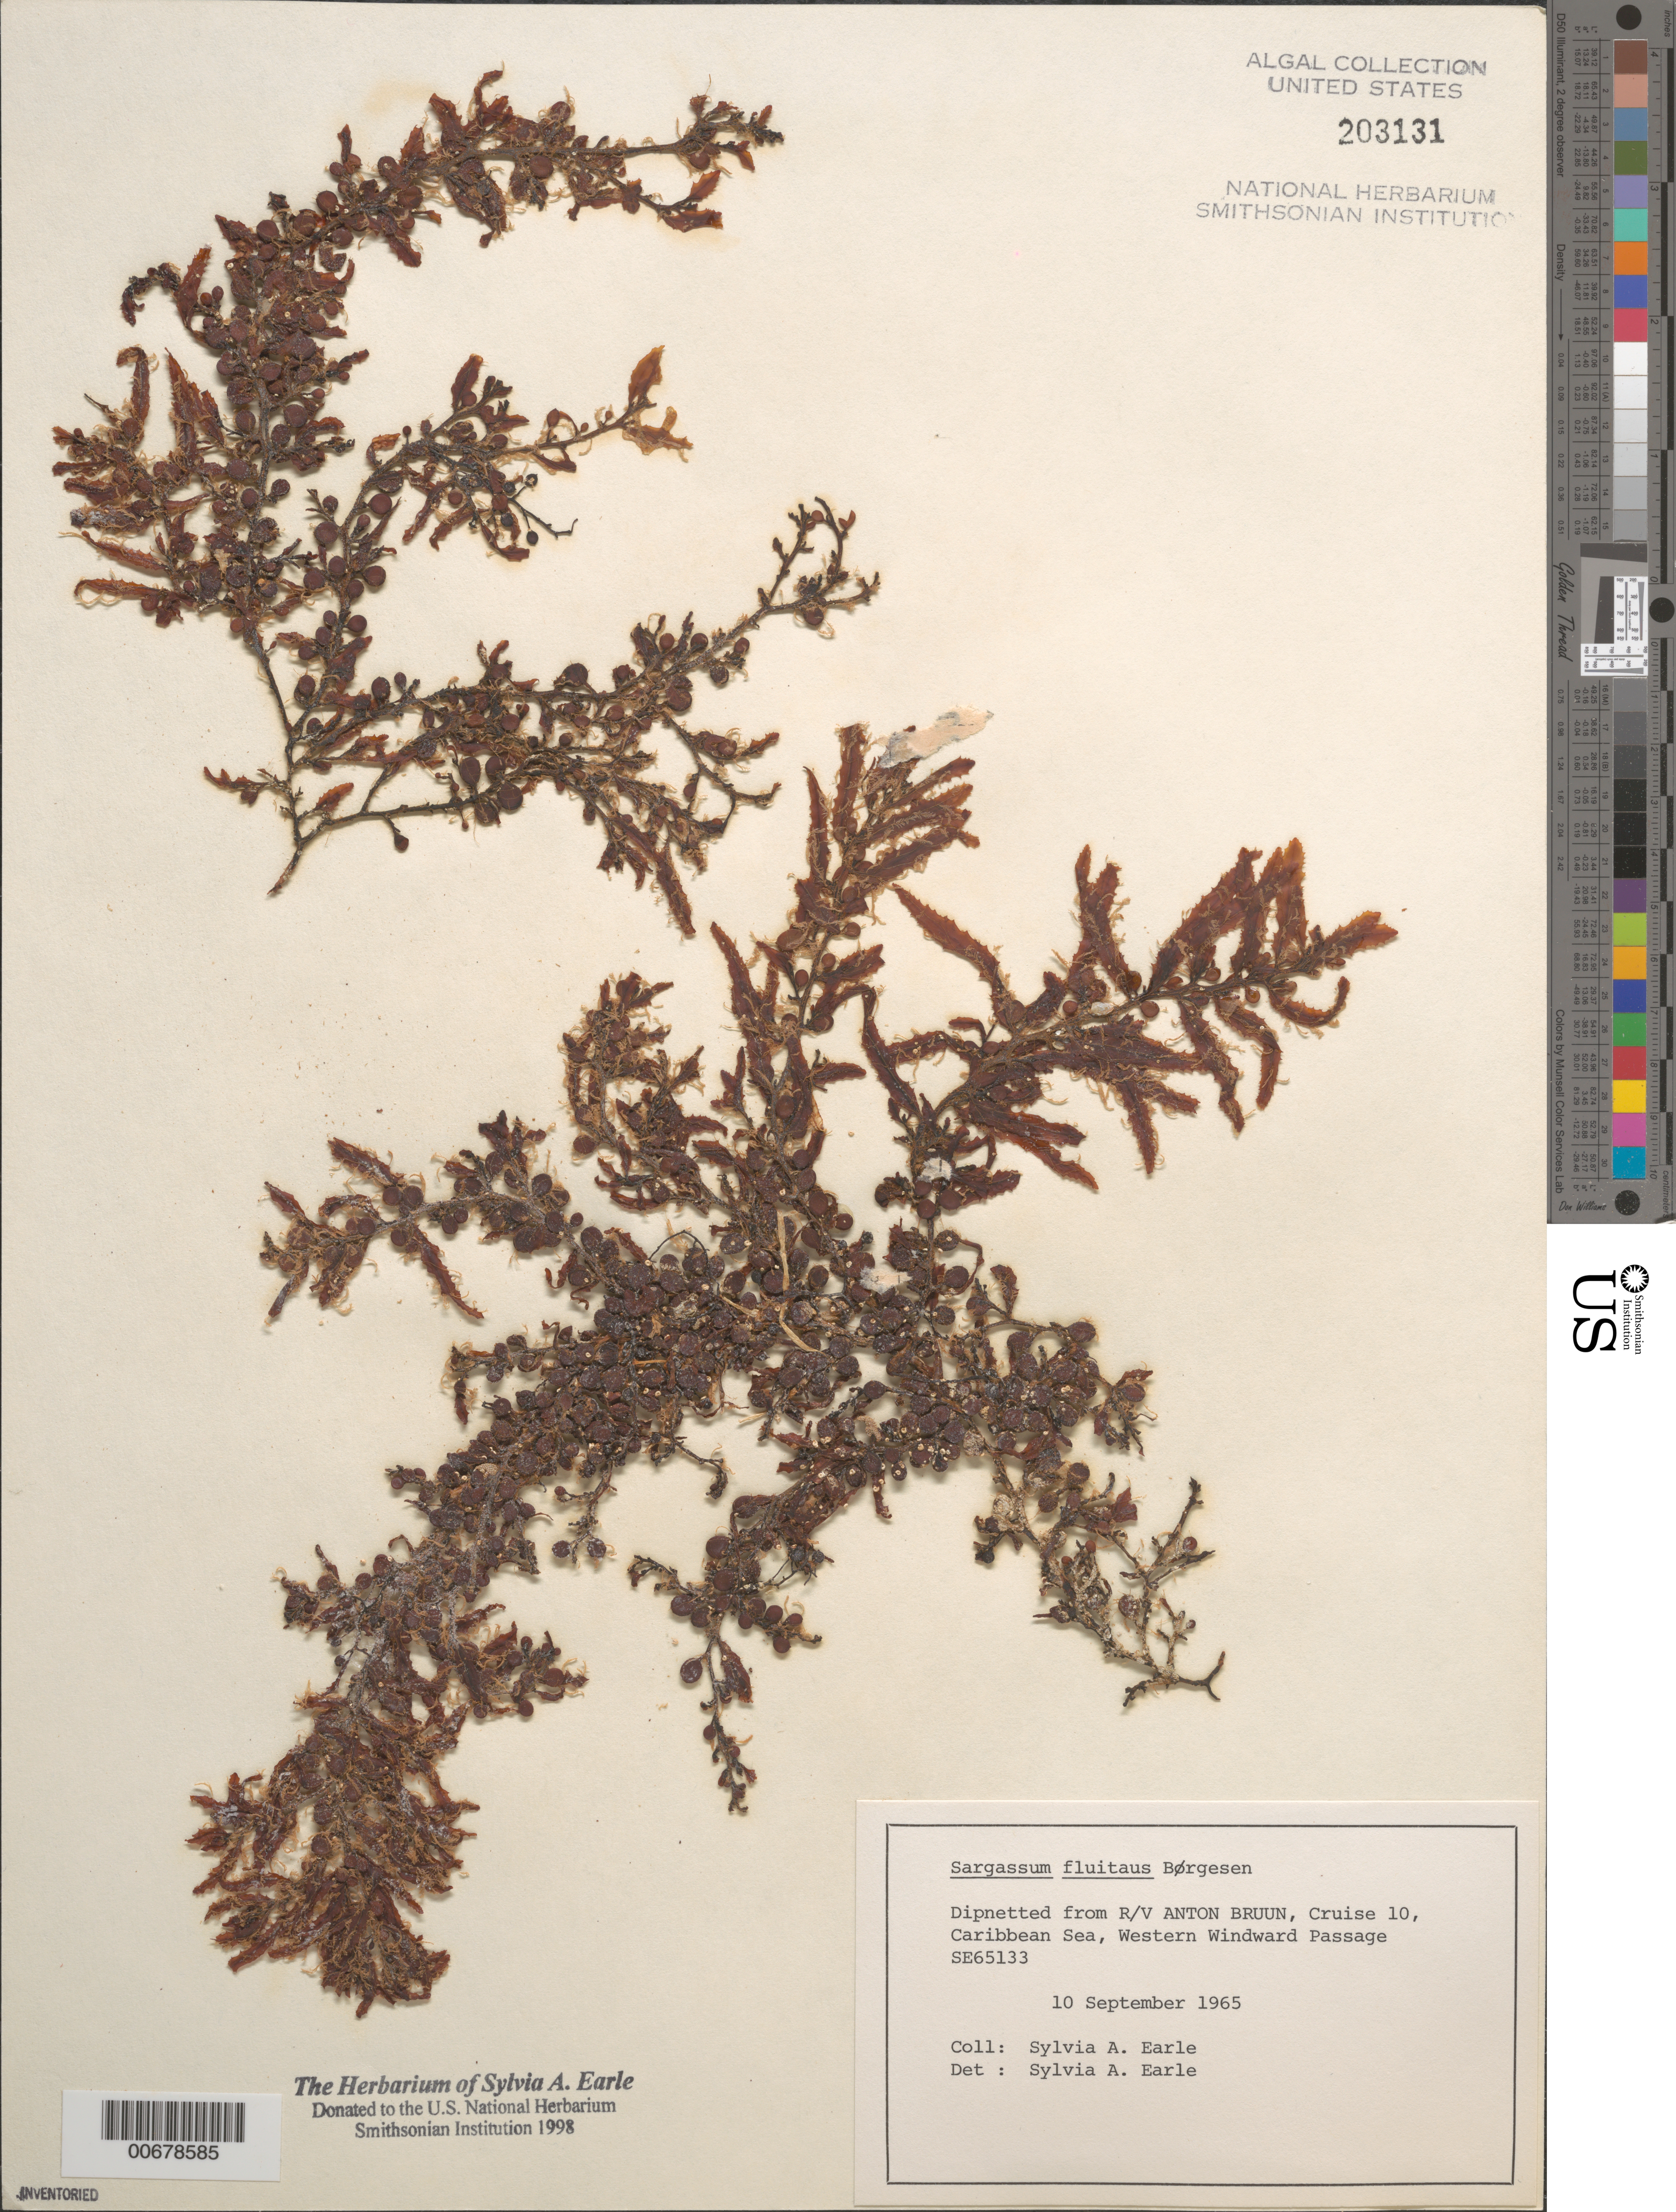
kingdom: Chromista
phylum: Ochrophyta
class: Phaeophyceae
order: Fucales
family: Sargassaceae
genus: Sargassum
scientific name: Sargassum fluitans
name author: (Børgesen) Børgesen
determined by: Earle, S. A.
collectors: S. A. Earle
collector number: SE 65133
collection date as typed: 10 Sep 1965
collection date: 1965-09-10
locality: Caribbean Sea, Western Windward Passage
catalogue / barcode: US 203131